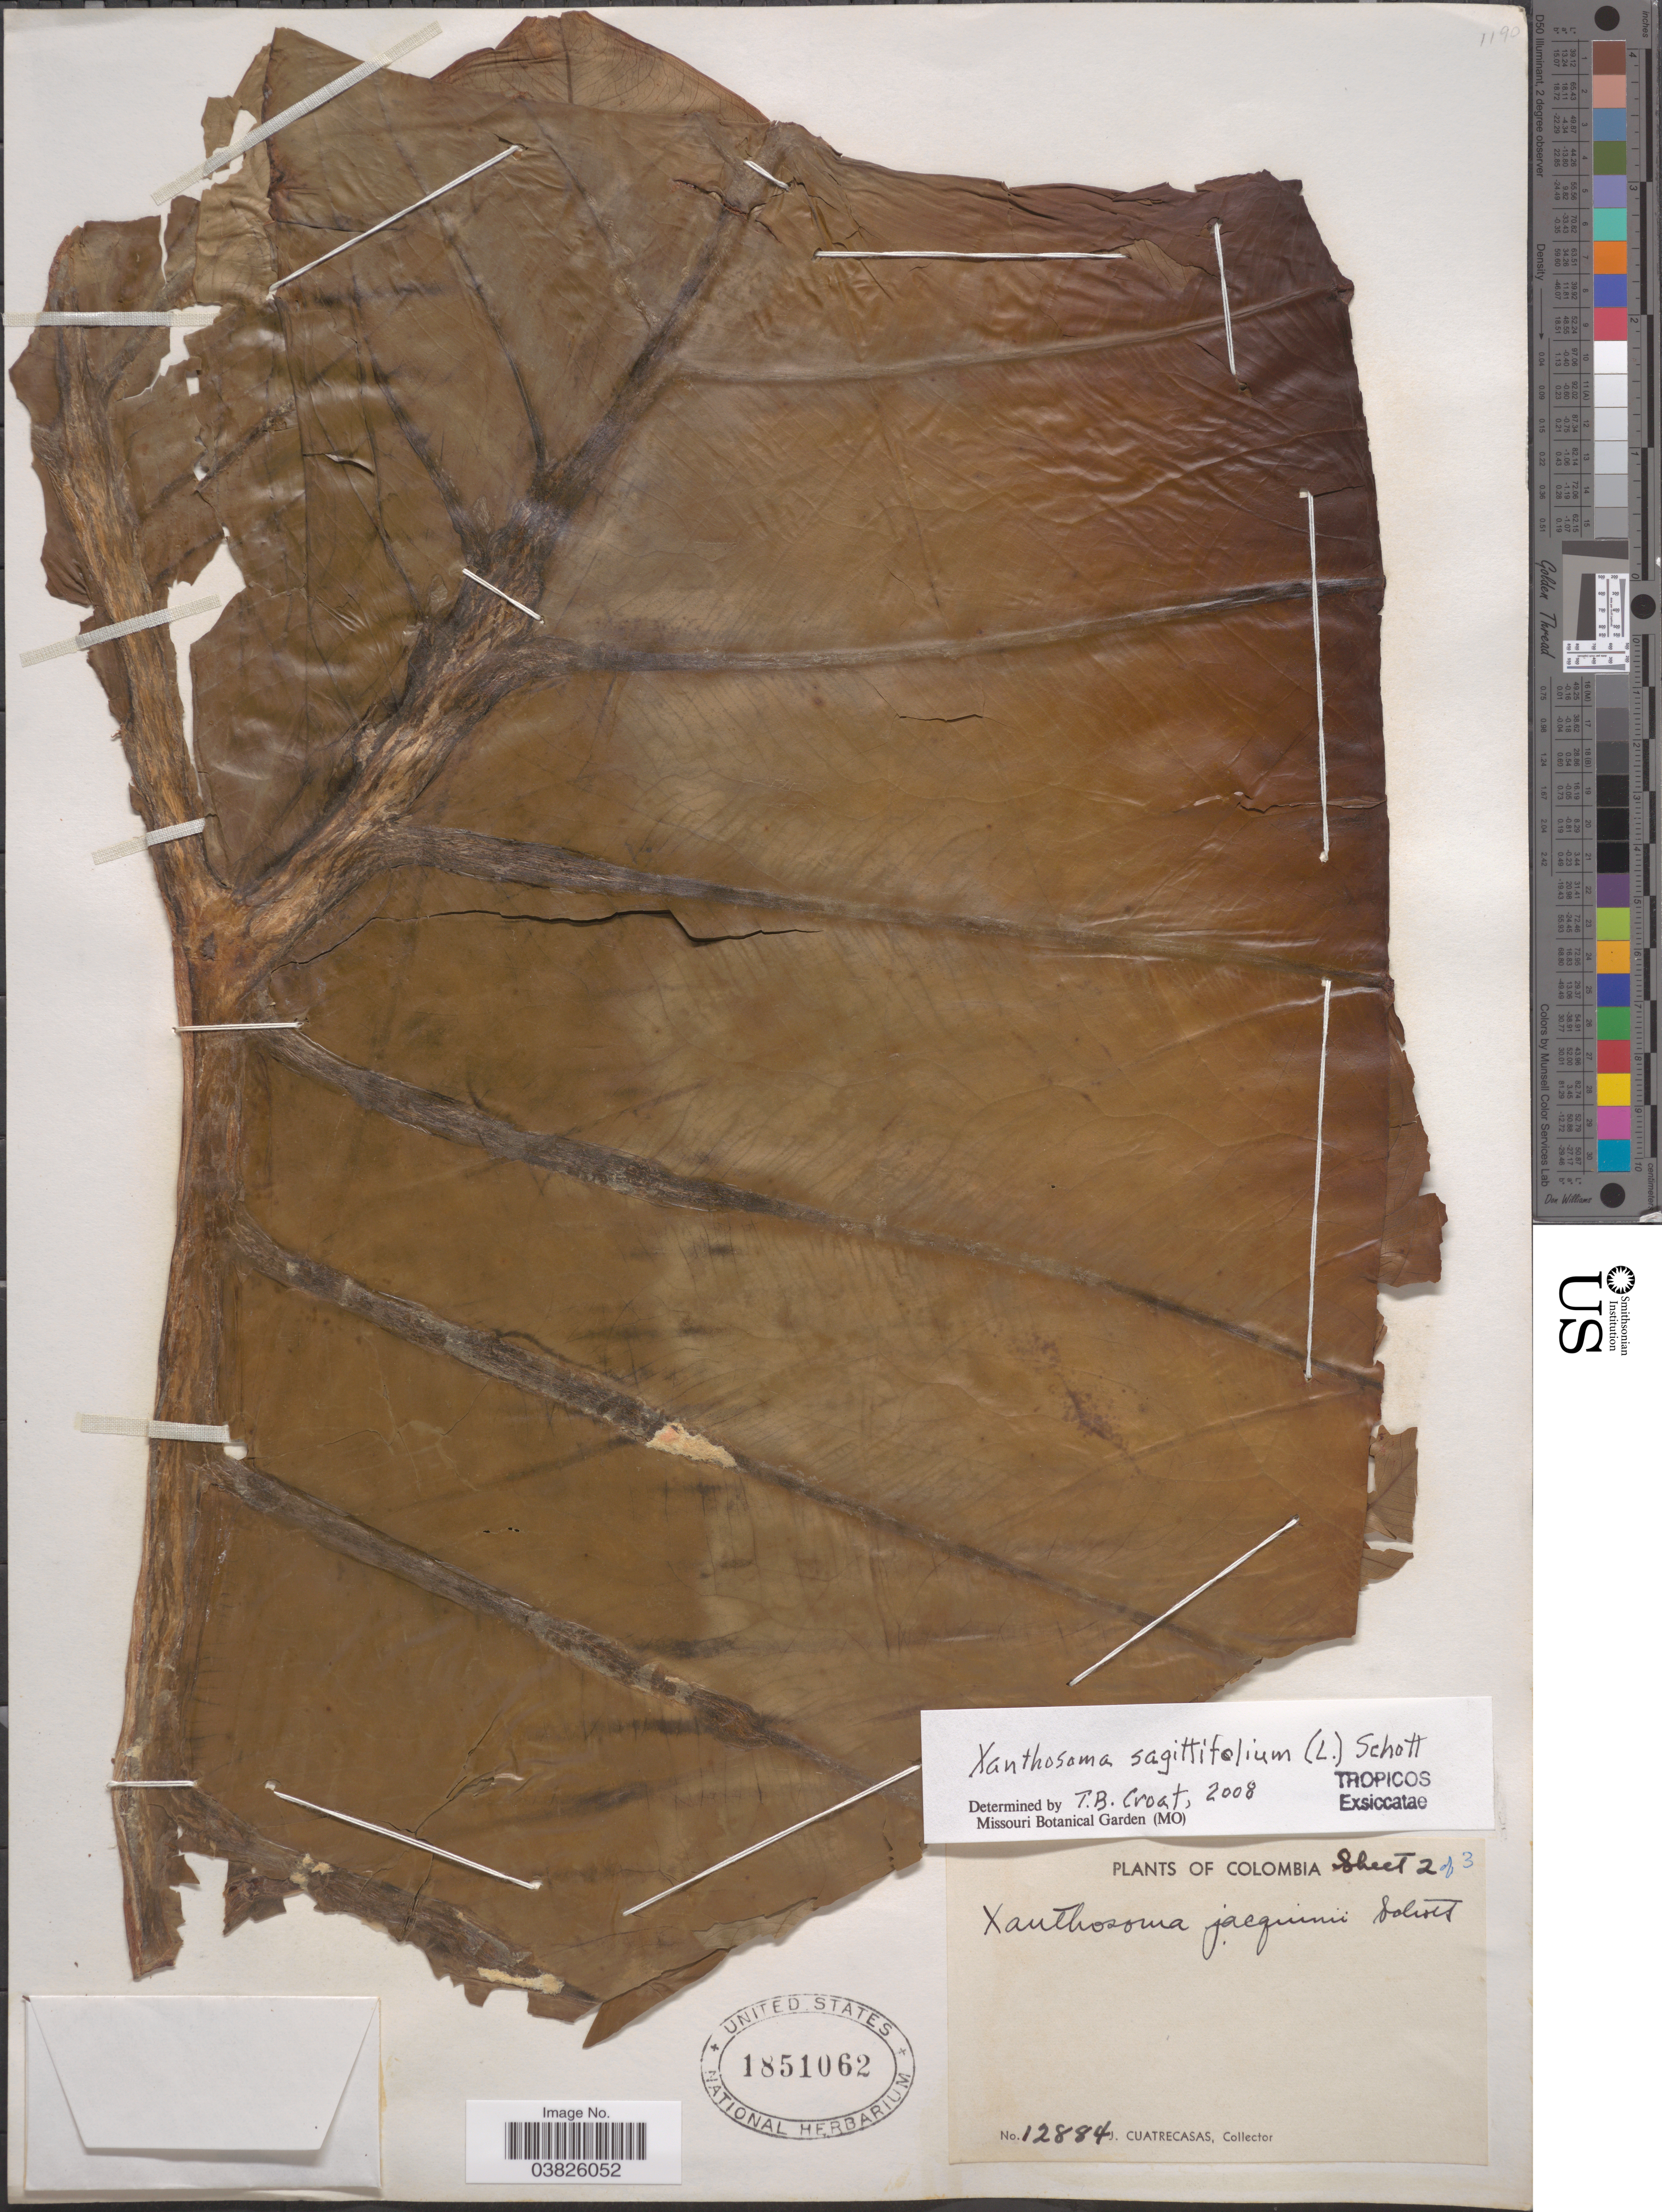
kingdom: Plantae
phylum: Tracheophyta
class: Liliopsida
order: Alismatales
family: Araceae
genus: Xanthosoma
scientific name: Xanthosoma sagittifolium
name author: (L.) Schott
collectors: J. Cuatrecasas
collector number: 12884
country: Colombia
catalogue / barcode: US 1851062